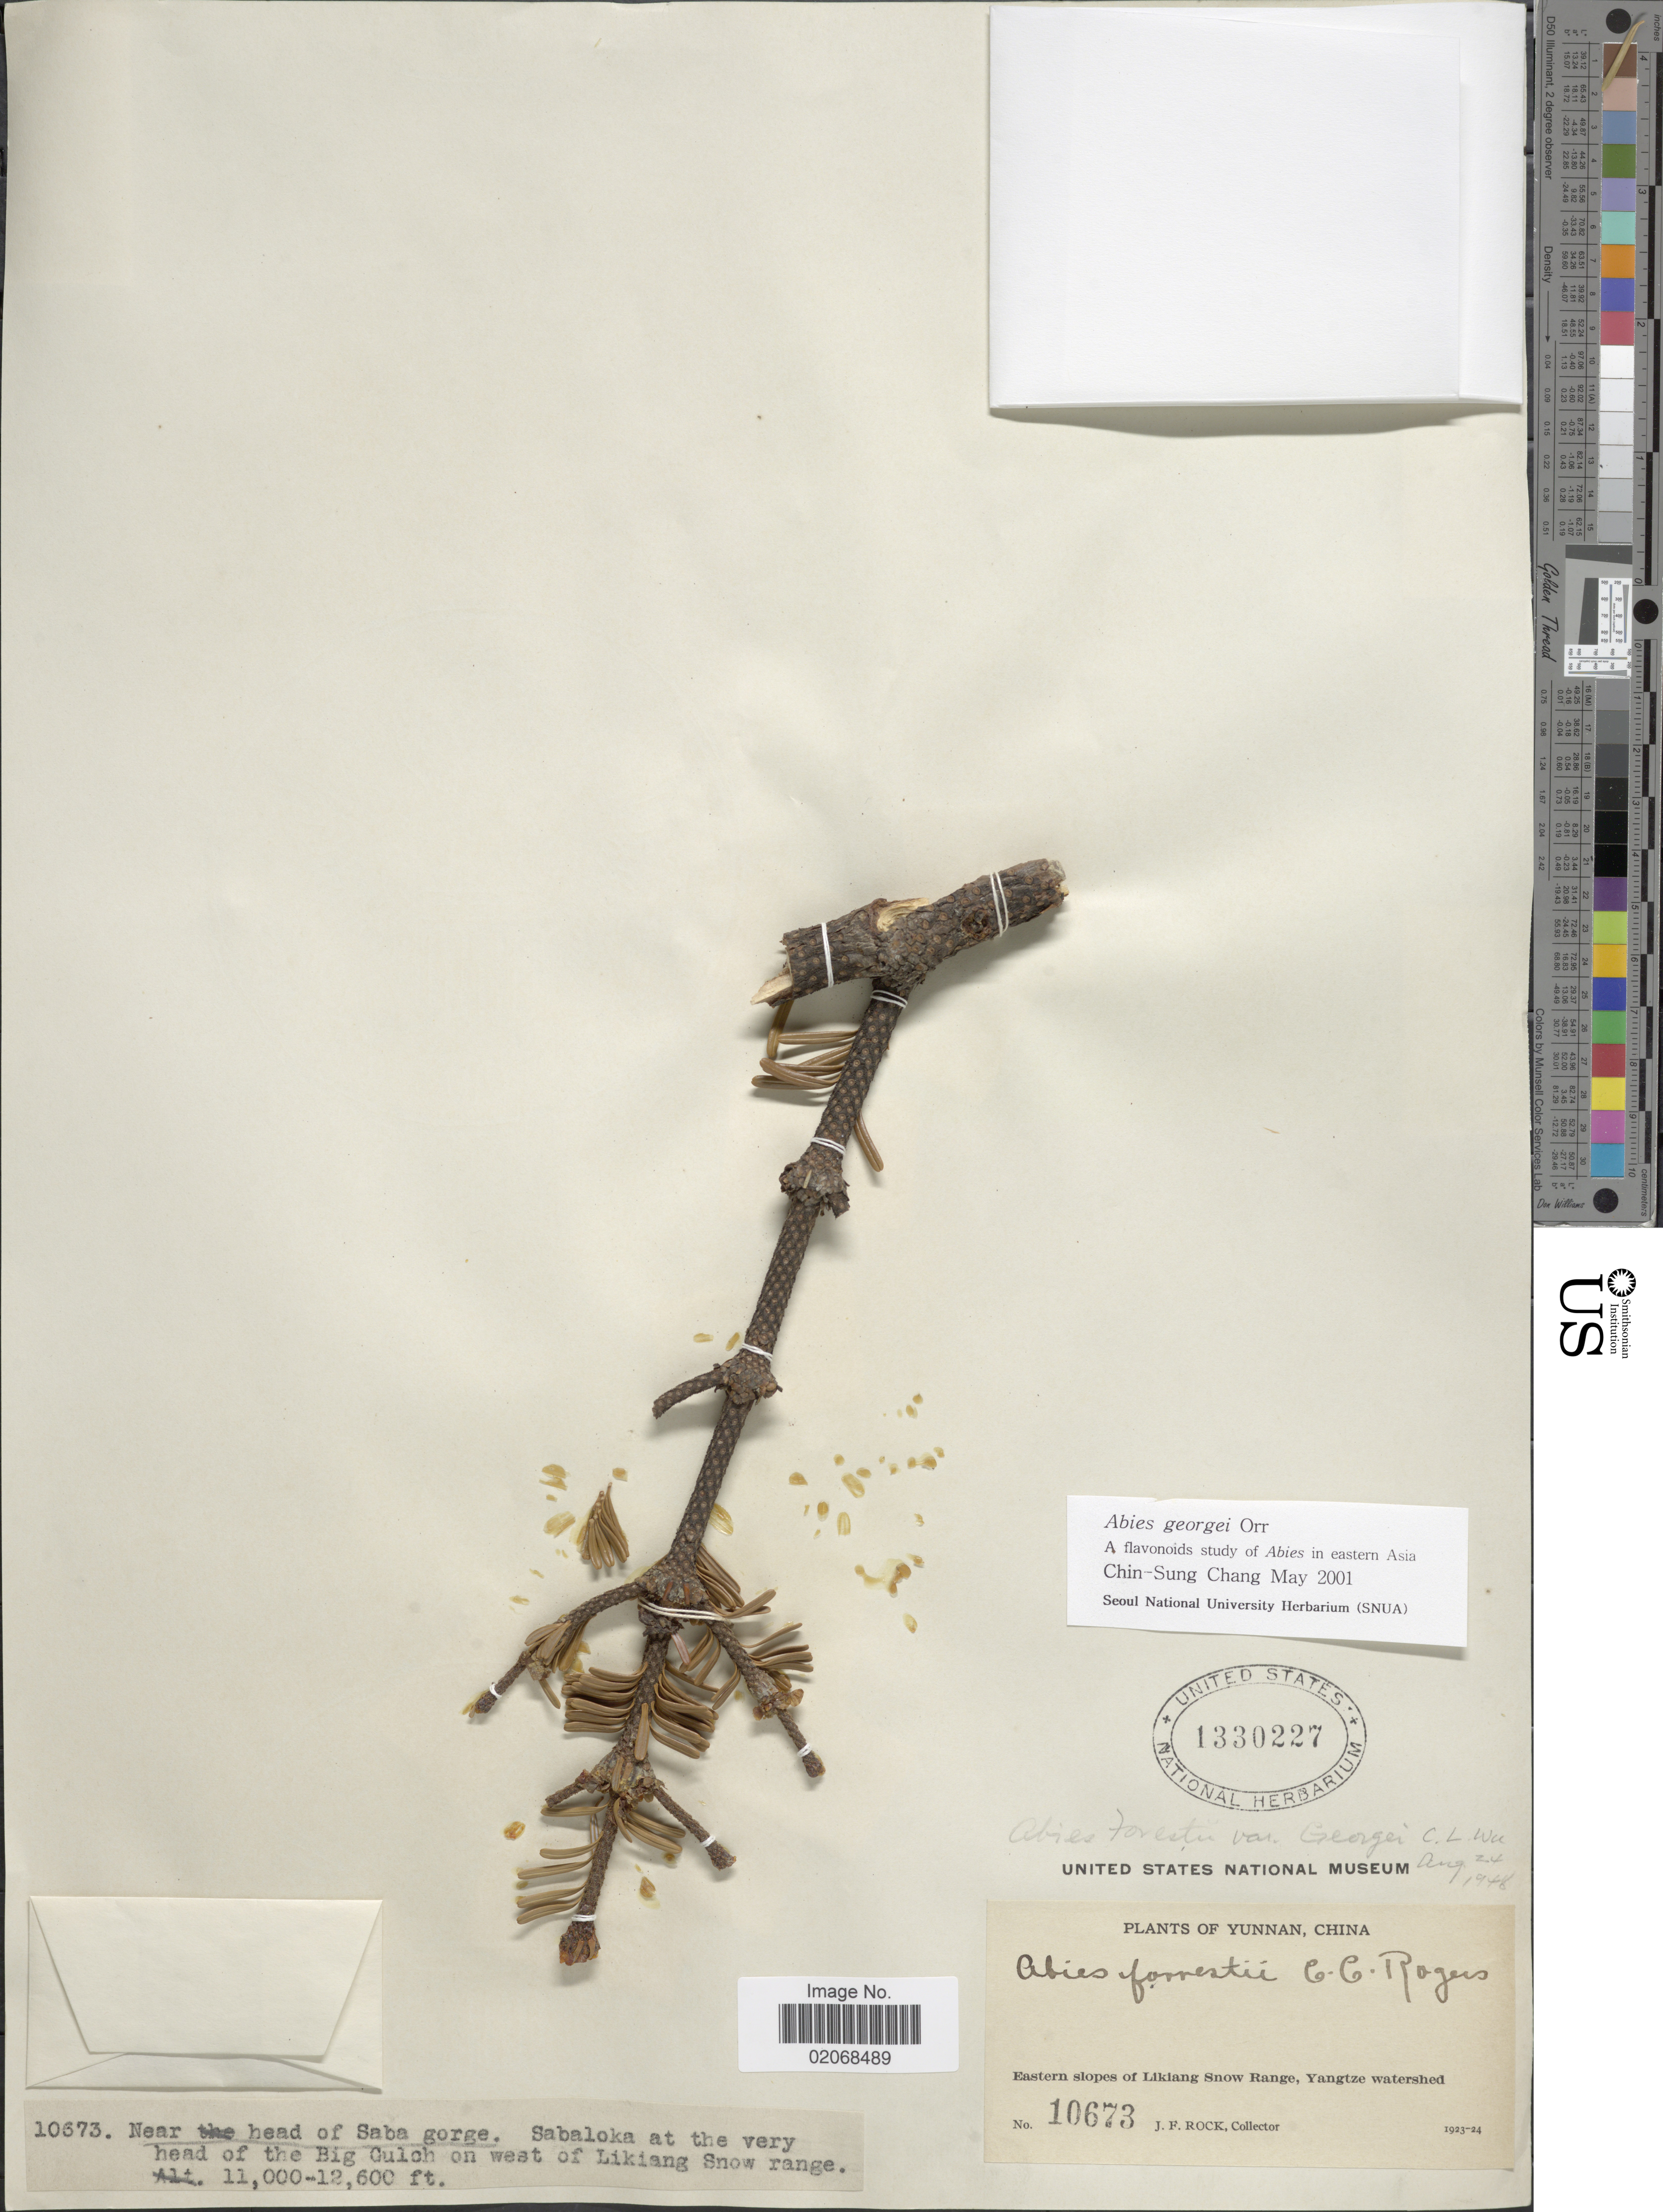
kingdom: Plantae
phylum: Tracheophyta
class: Pinopsida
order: Pinales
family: Pinaceae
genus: Abies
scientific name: Abies forrestii var. georgei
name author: (Orr) Farjon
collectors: J. Rock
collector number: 10673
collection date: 1923/1924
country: China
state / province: Yunnan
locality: Eastern slopes of Likiang Snow Range, Yangtze watershed, near head of Saba gorge. Sabaloka at the very head of the Big Gulch on west of Likiang Snow Range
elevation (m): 3353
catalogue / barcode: US 1330227